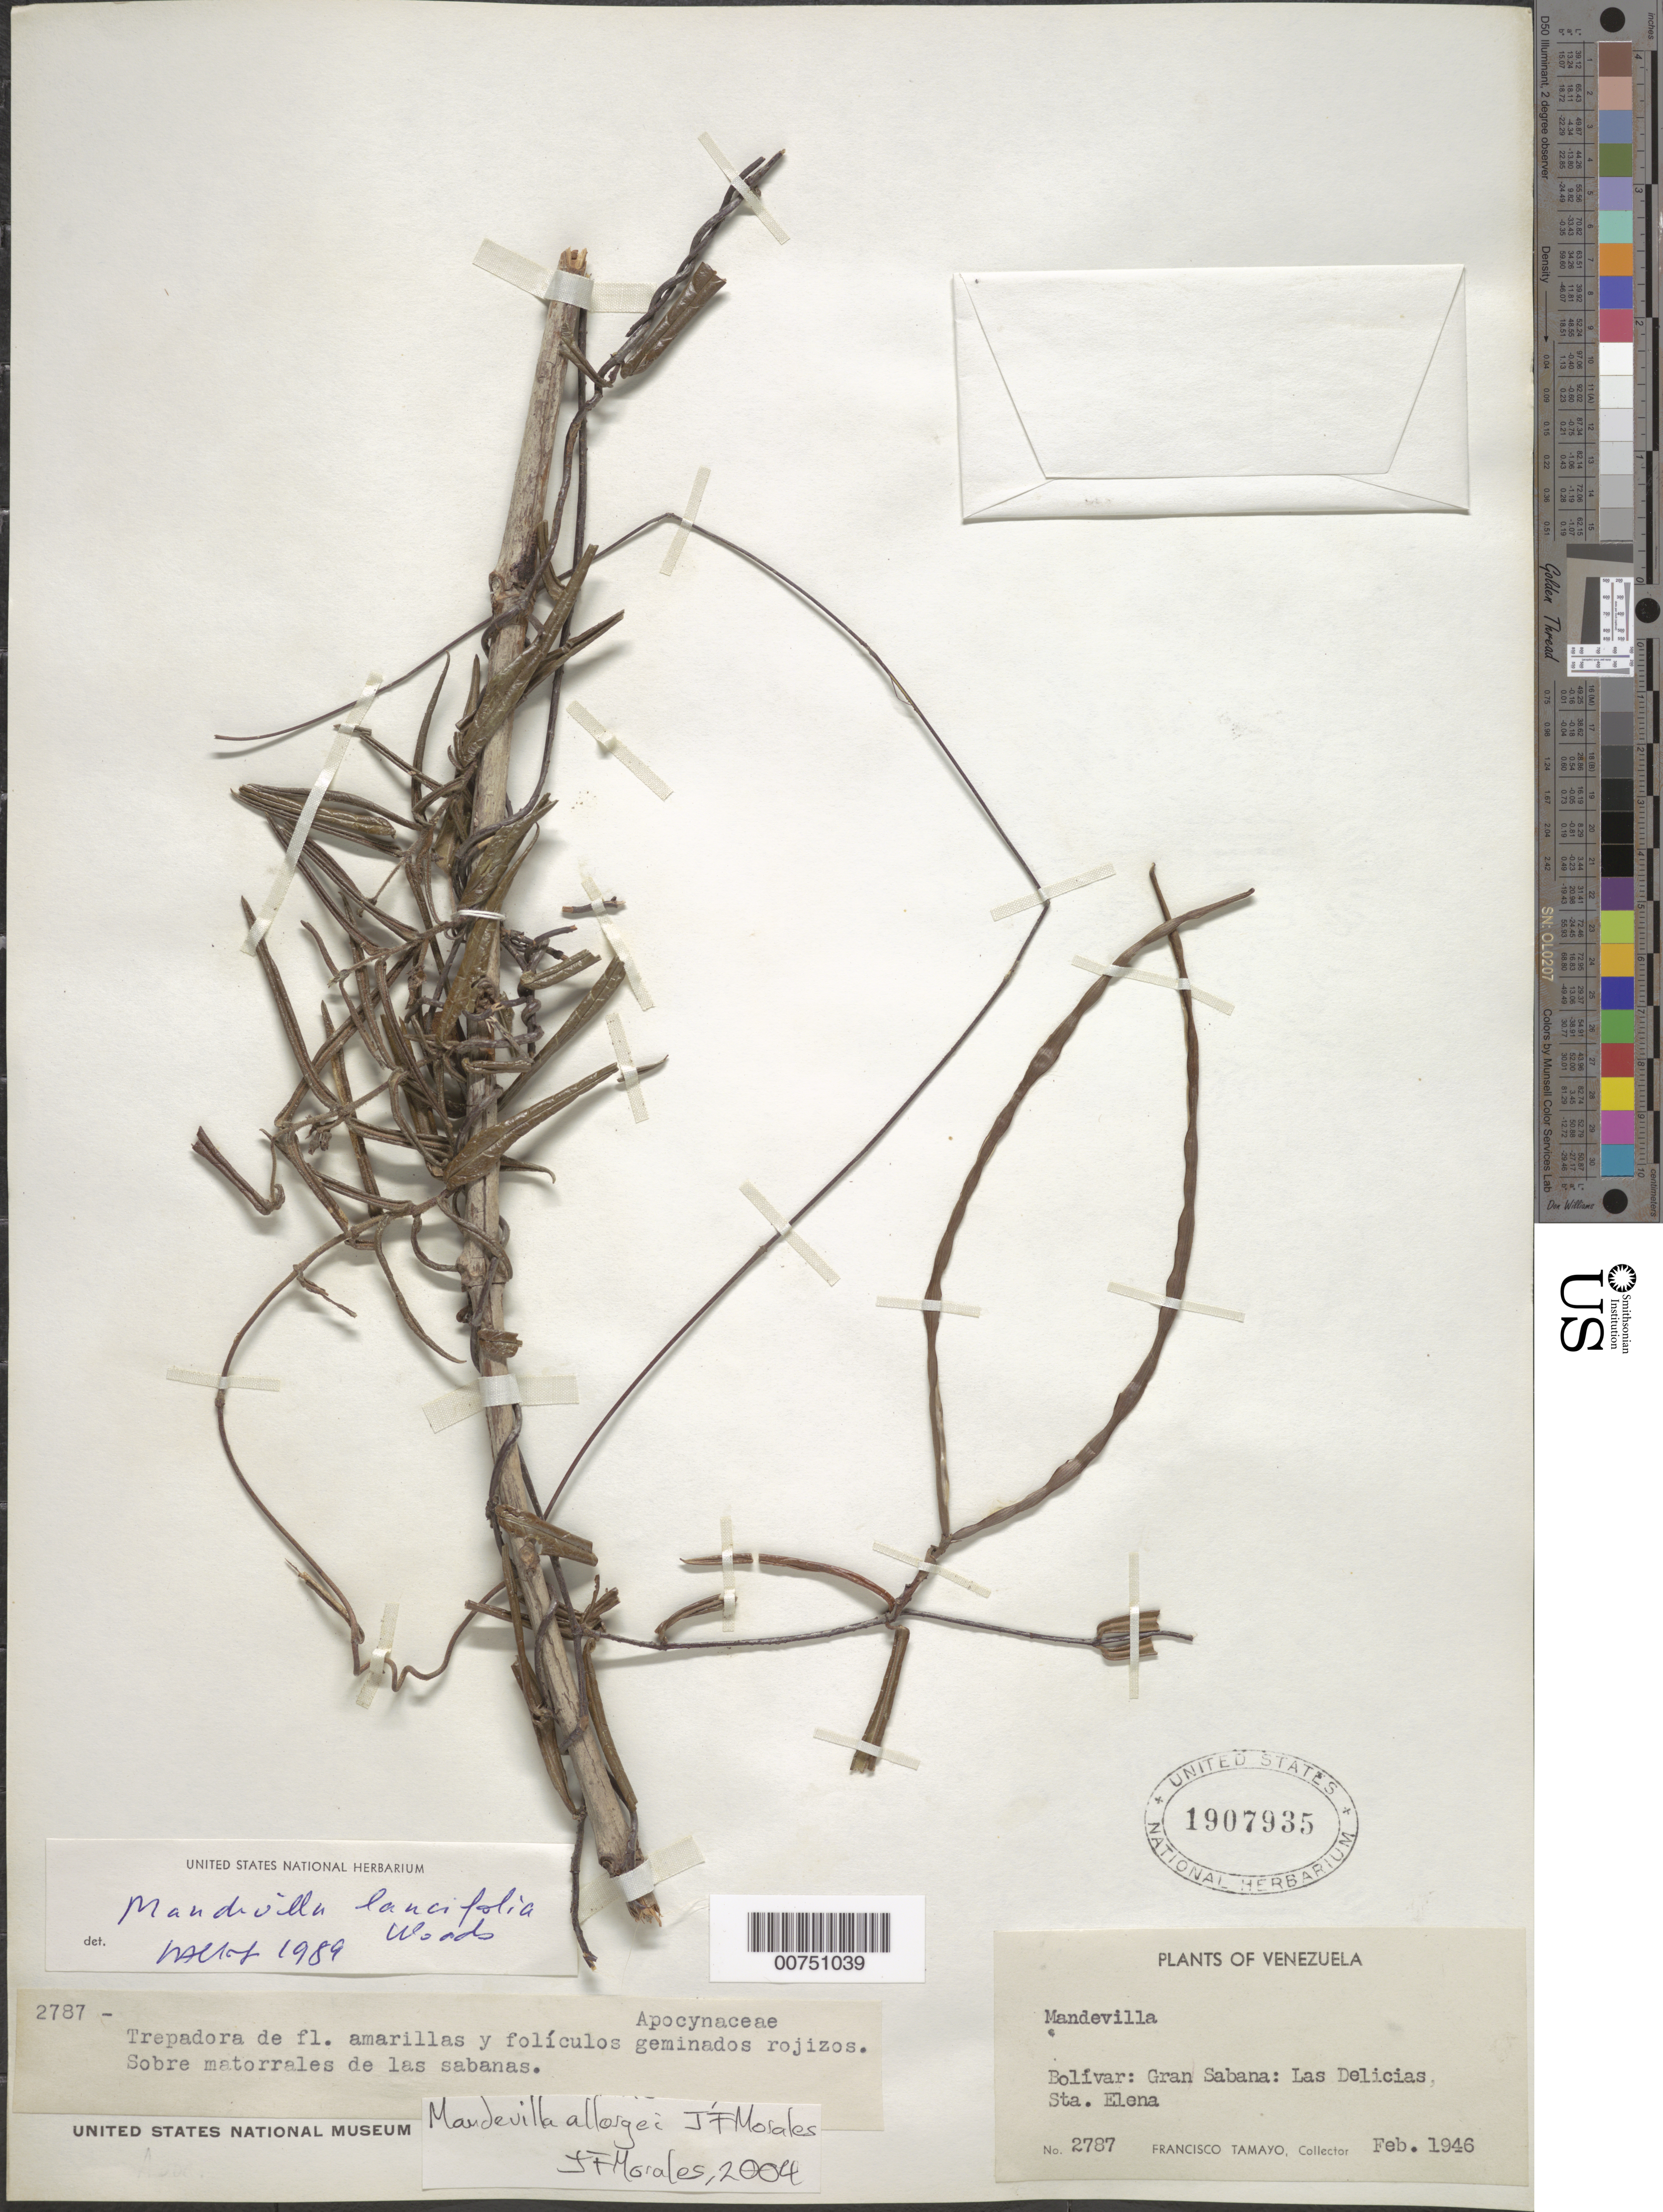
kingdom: Plantae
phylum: Tracheophyta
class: Magnoliopsida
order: Gentianales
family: Apocynaceae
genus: Mandevilla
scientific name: Mandevilla lancifolia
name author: Woodson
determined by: Markgraf, Friedrich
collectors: F. Tamayo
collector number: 2787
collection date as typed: Feb-46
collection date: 1946-02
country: Venezuela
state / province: Bolívar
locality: Gran Sabana, Sta. Elena, Las Delicias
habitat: Sobre matorrales de las sabanas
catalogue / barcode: US 1907935